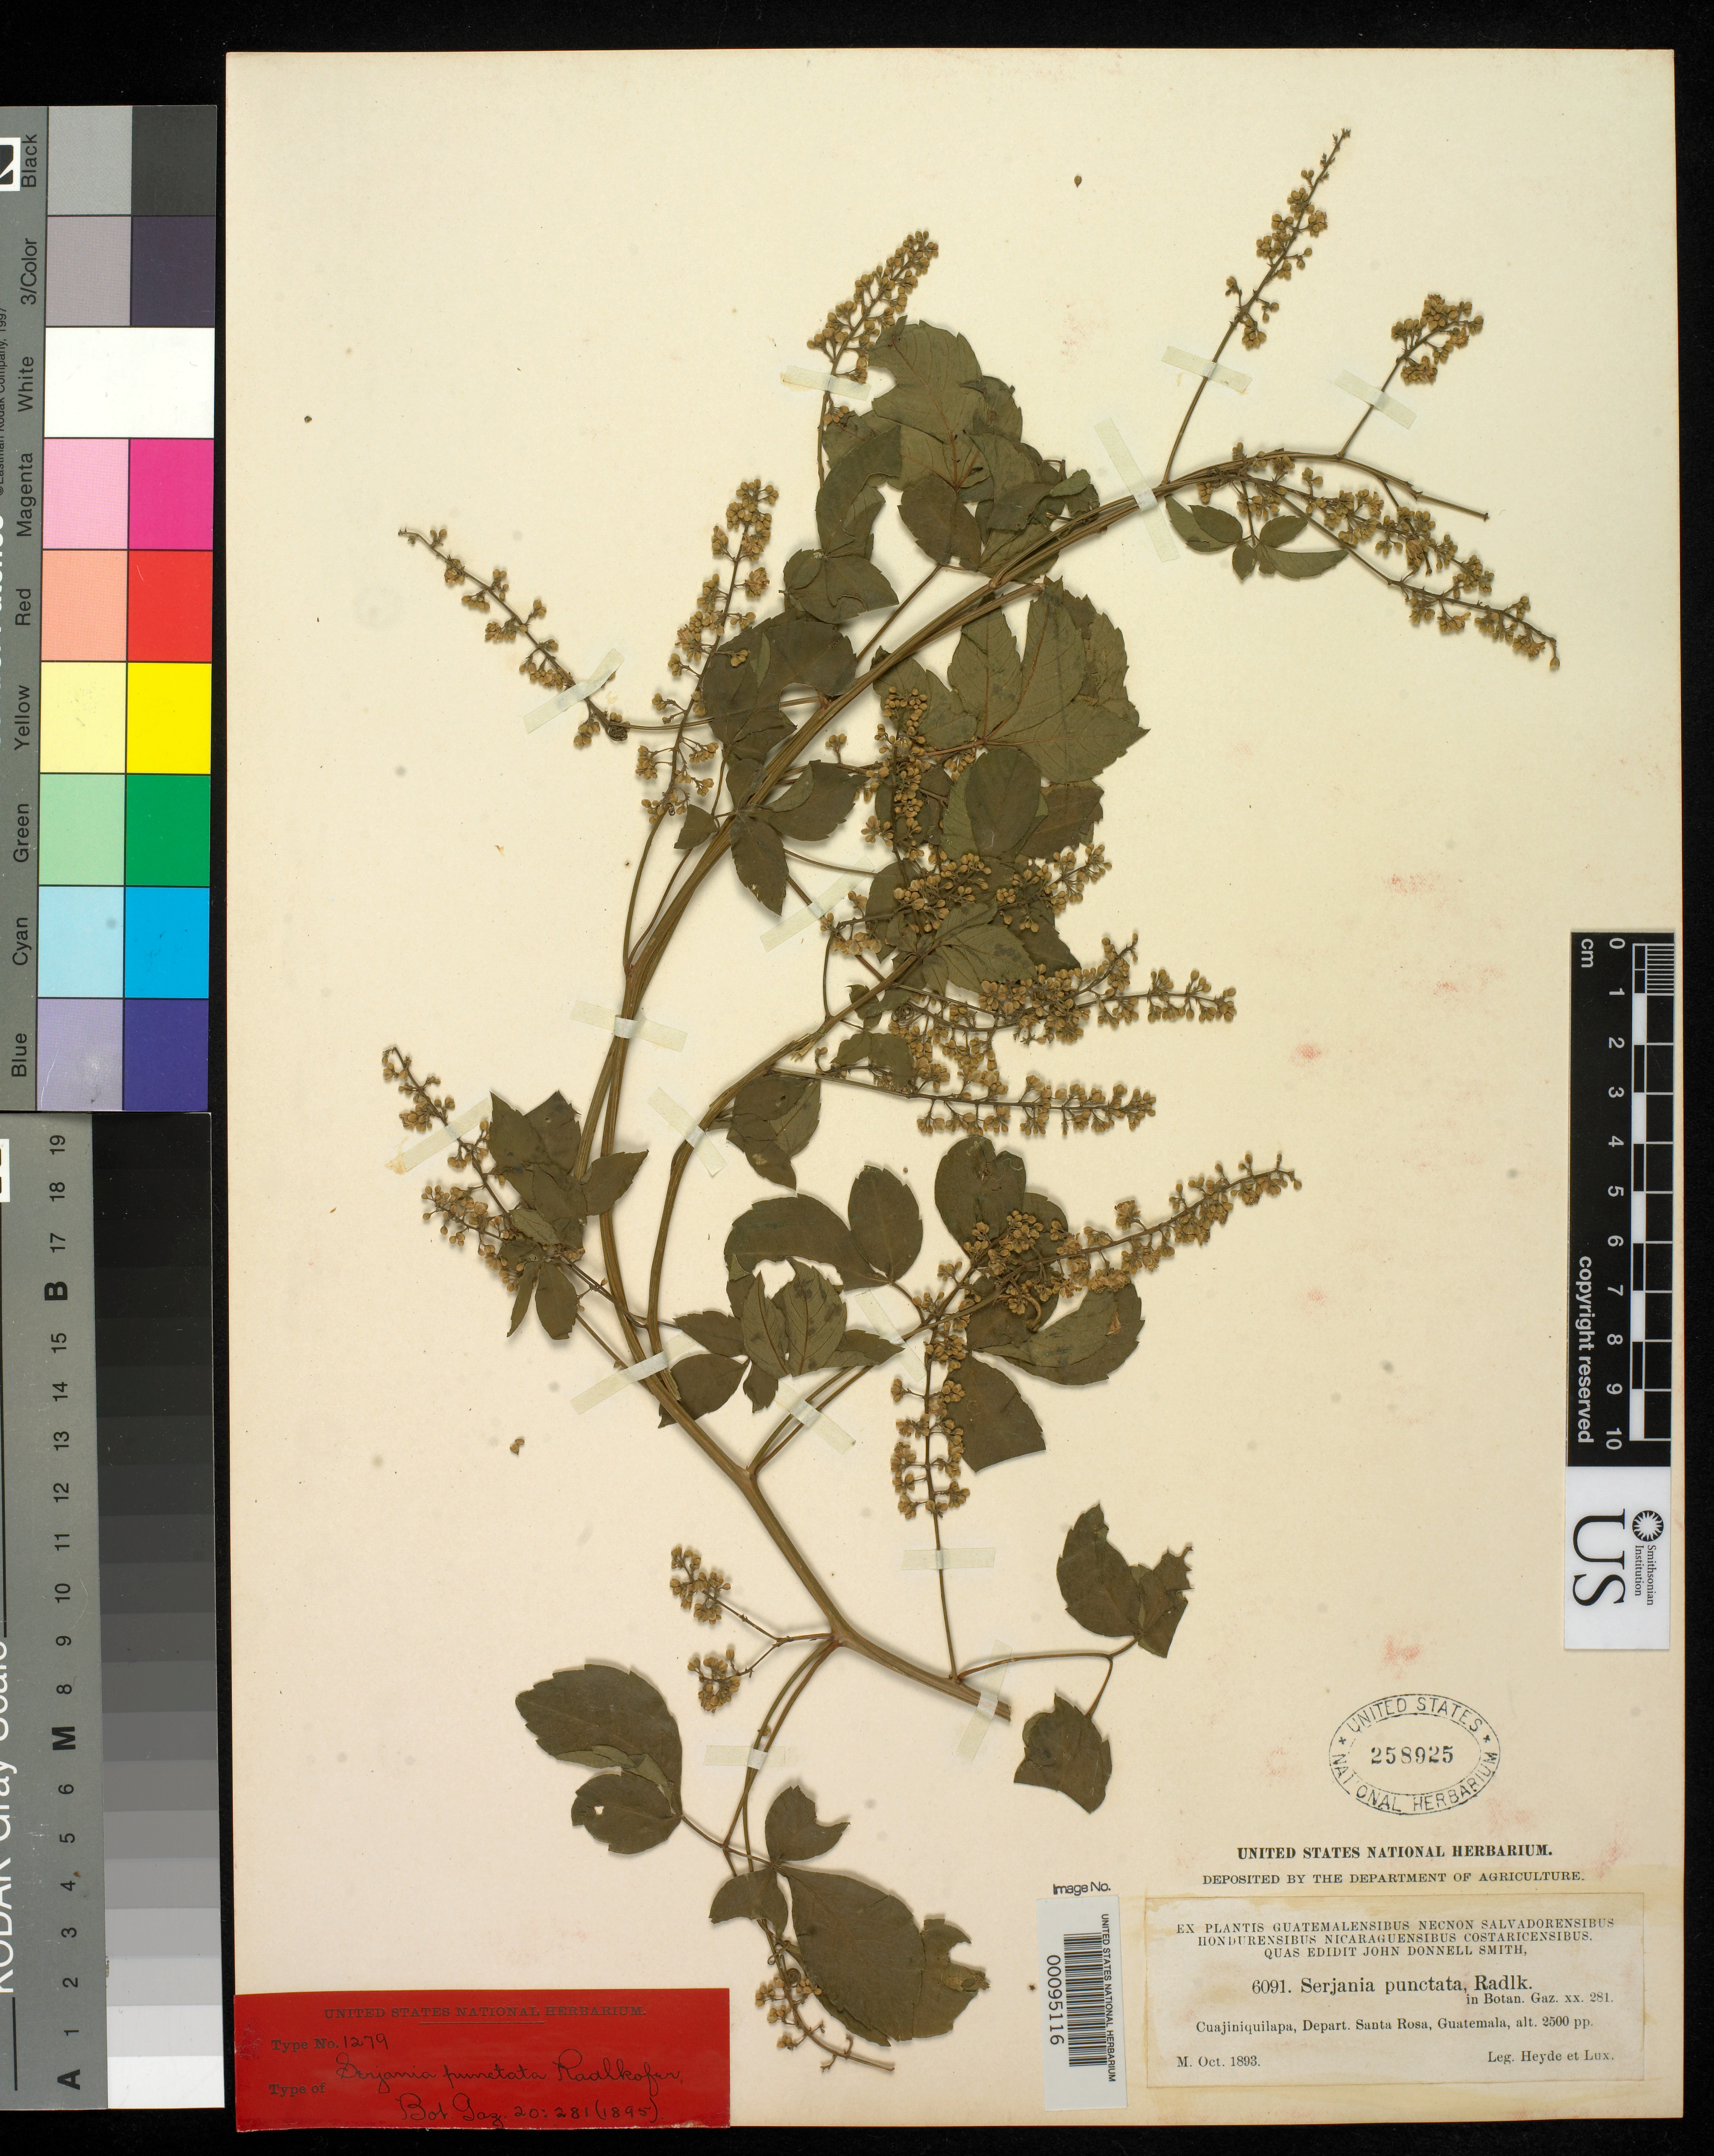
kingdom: Plantae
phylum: Tracheophyta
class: Magnoliopsida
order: Sapindales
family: Sapindaceae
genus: Serjania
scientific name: Serjania punctata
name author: Radlk. ex Donn. Sm.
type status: Type Collection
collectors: E. T. Heyde & E. Lux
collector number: J.D.S. 6091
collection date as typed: Oct 1893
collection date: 1893-10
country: Guatemala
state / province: Santa Rosa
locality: Cuajiniquilapa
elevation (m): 762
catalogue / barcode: US 258925